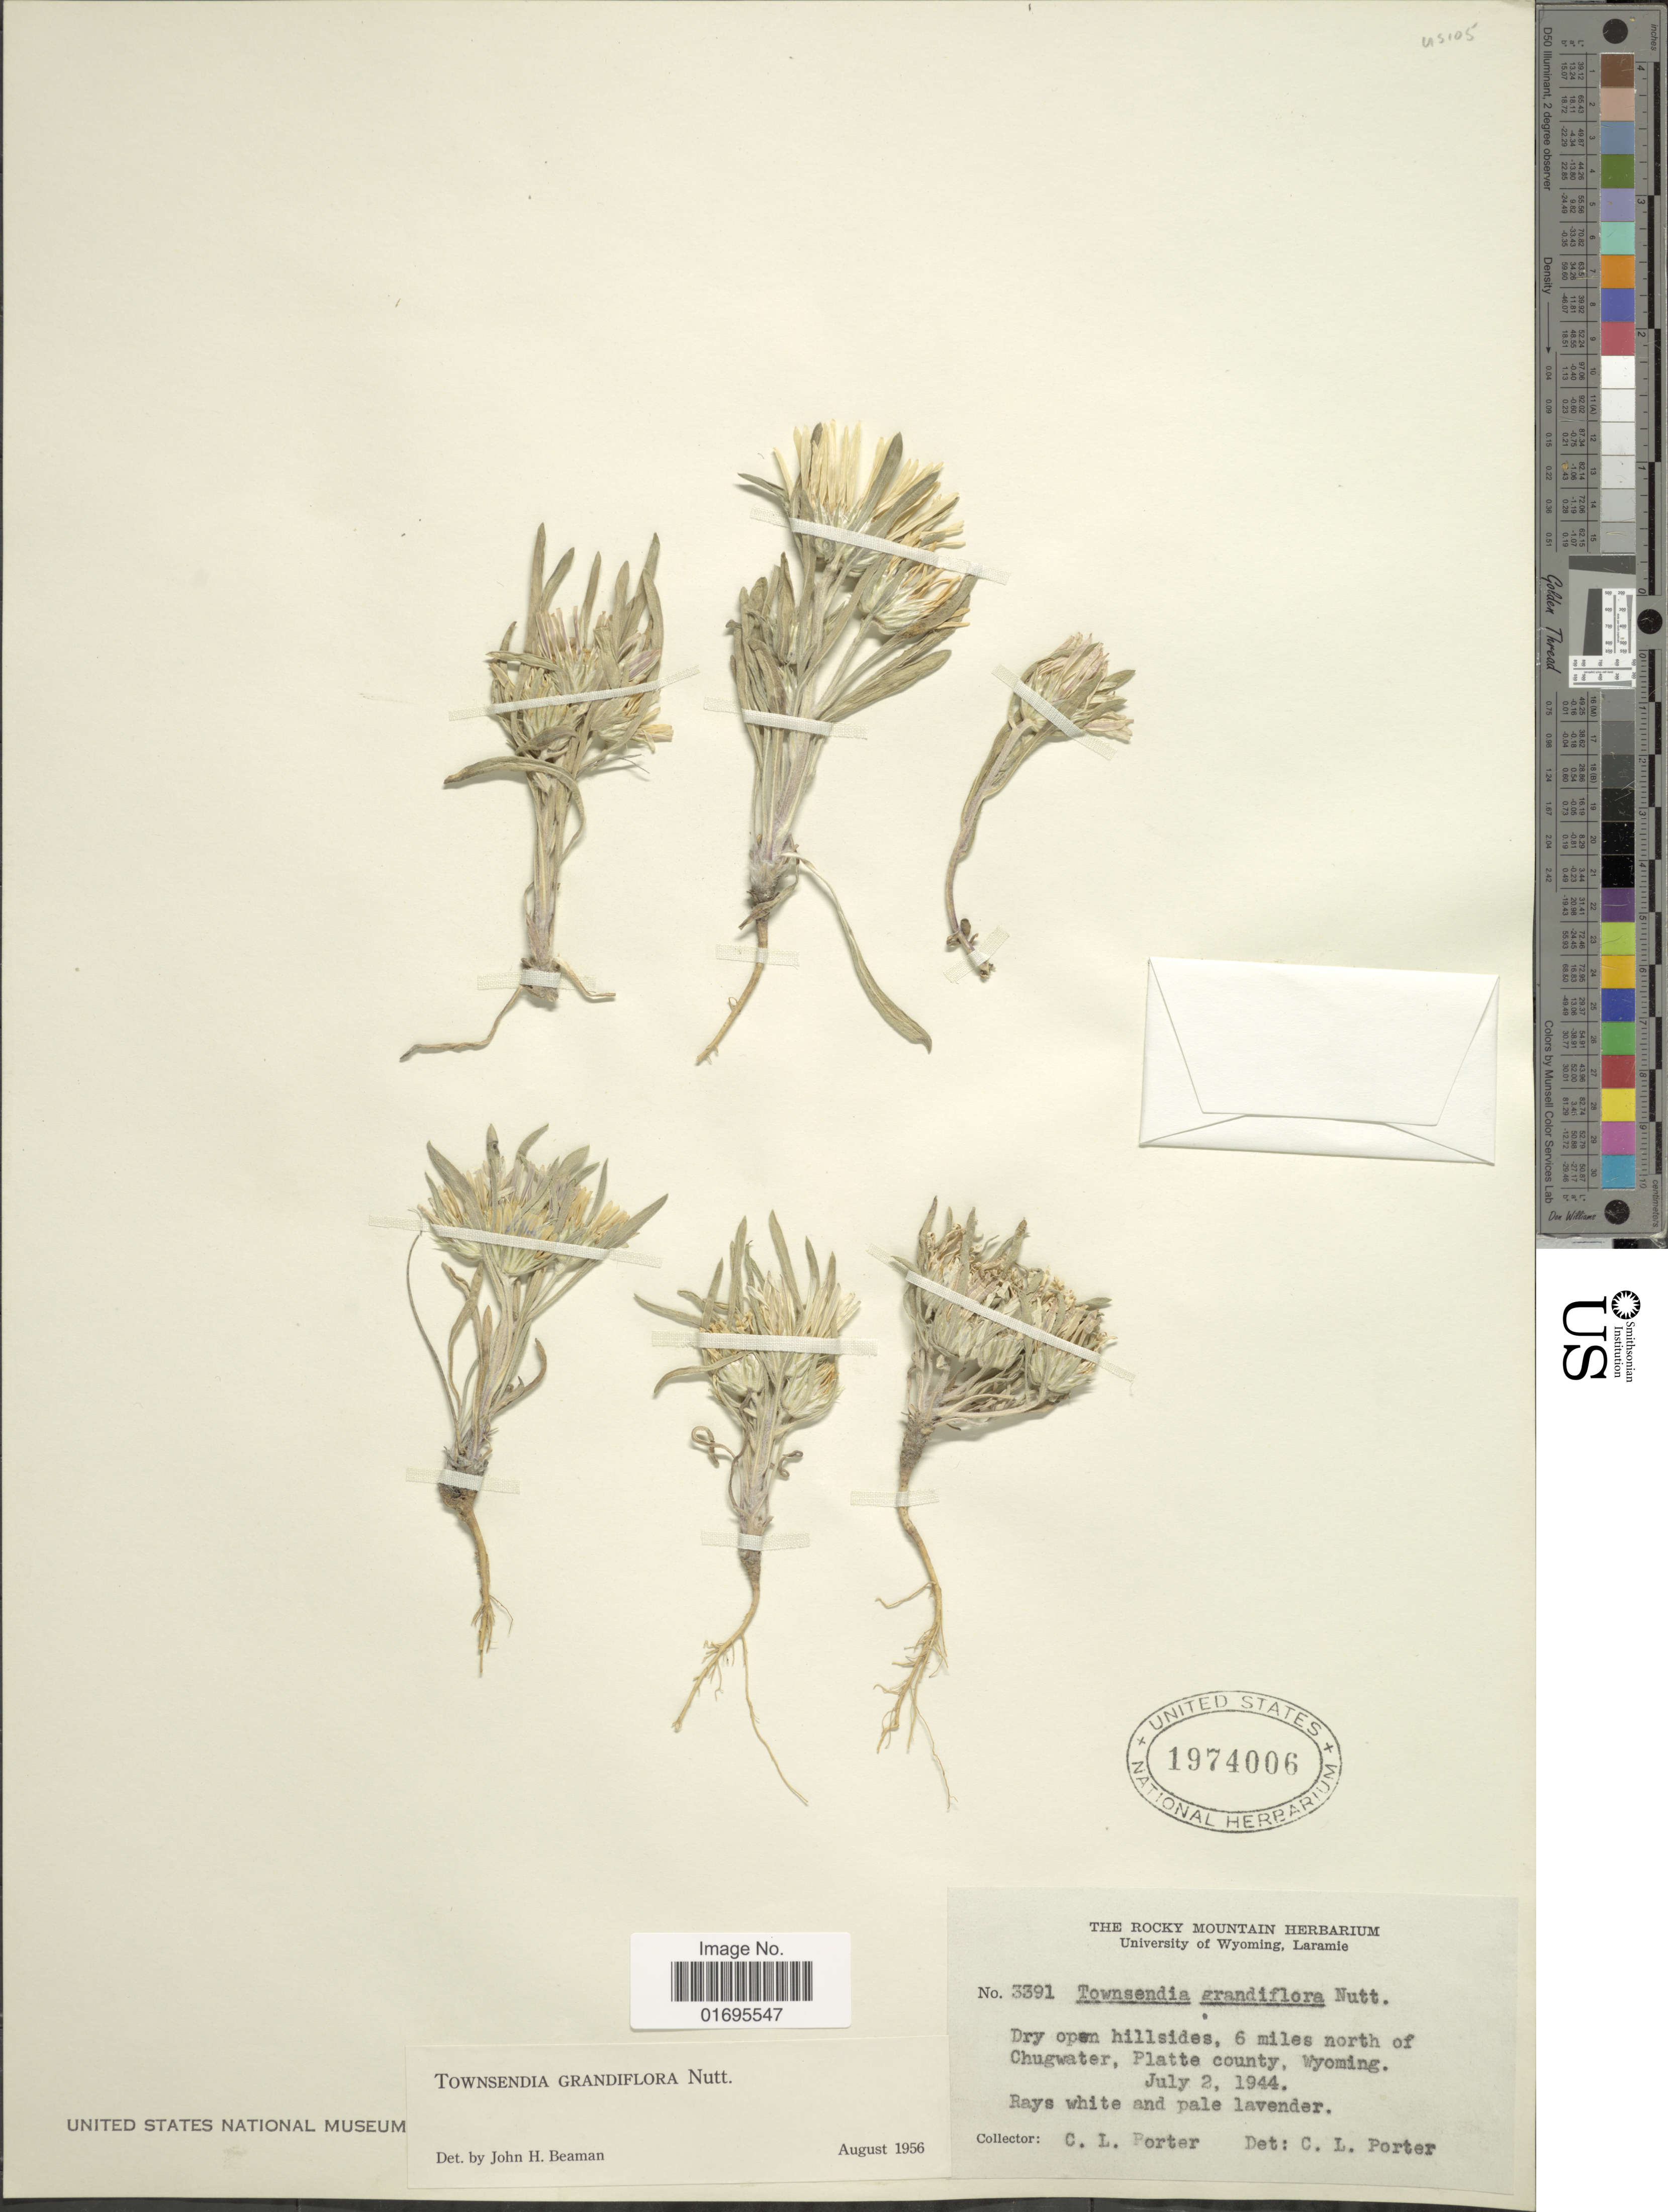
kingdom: Plantae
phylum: Tracheophyta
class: Magnoliopsida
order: Asterales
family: Asteraceae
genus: Townsendia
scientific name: Townsendia grandiflora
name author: Nutt.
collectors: C. L. Porter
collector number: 3391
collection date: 1944-07-02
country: United States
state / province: Wyoming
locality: Dry open hillsides, 6 miles north of Chugwater, Platte county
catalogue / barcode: US 1974006